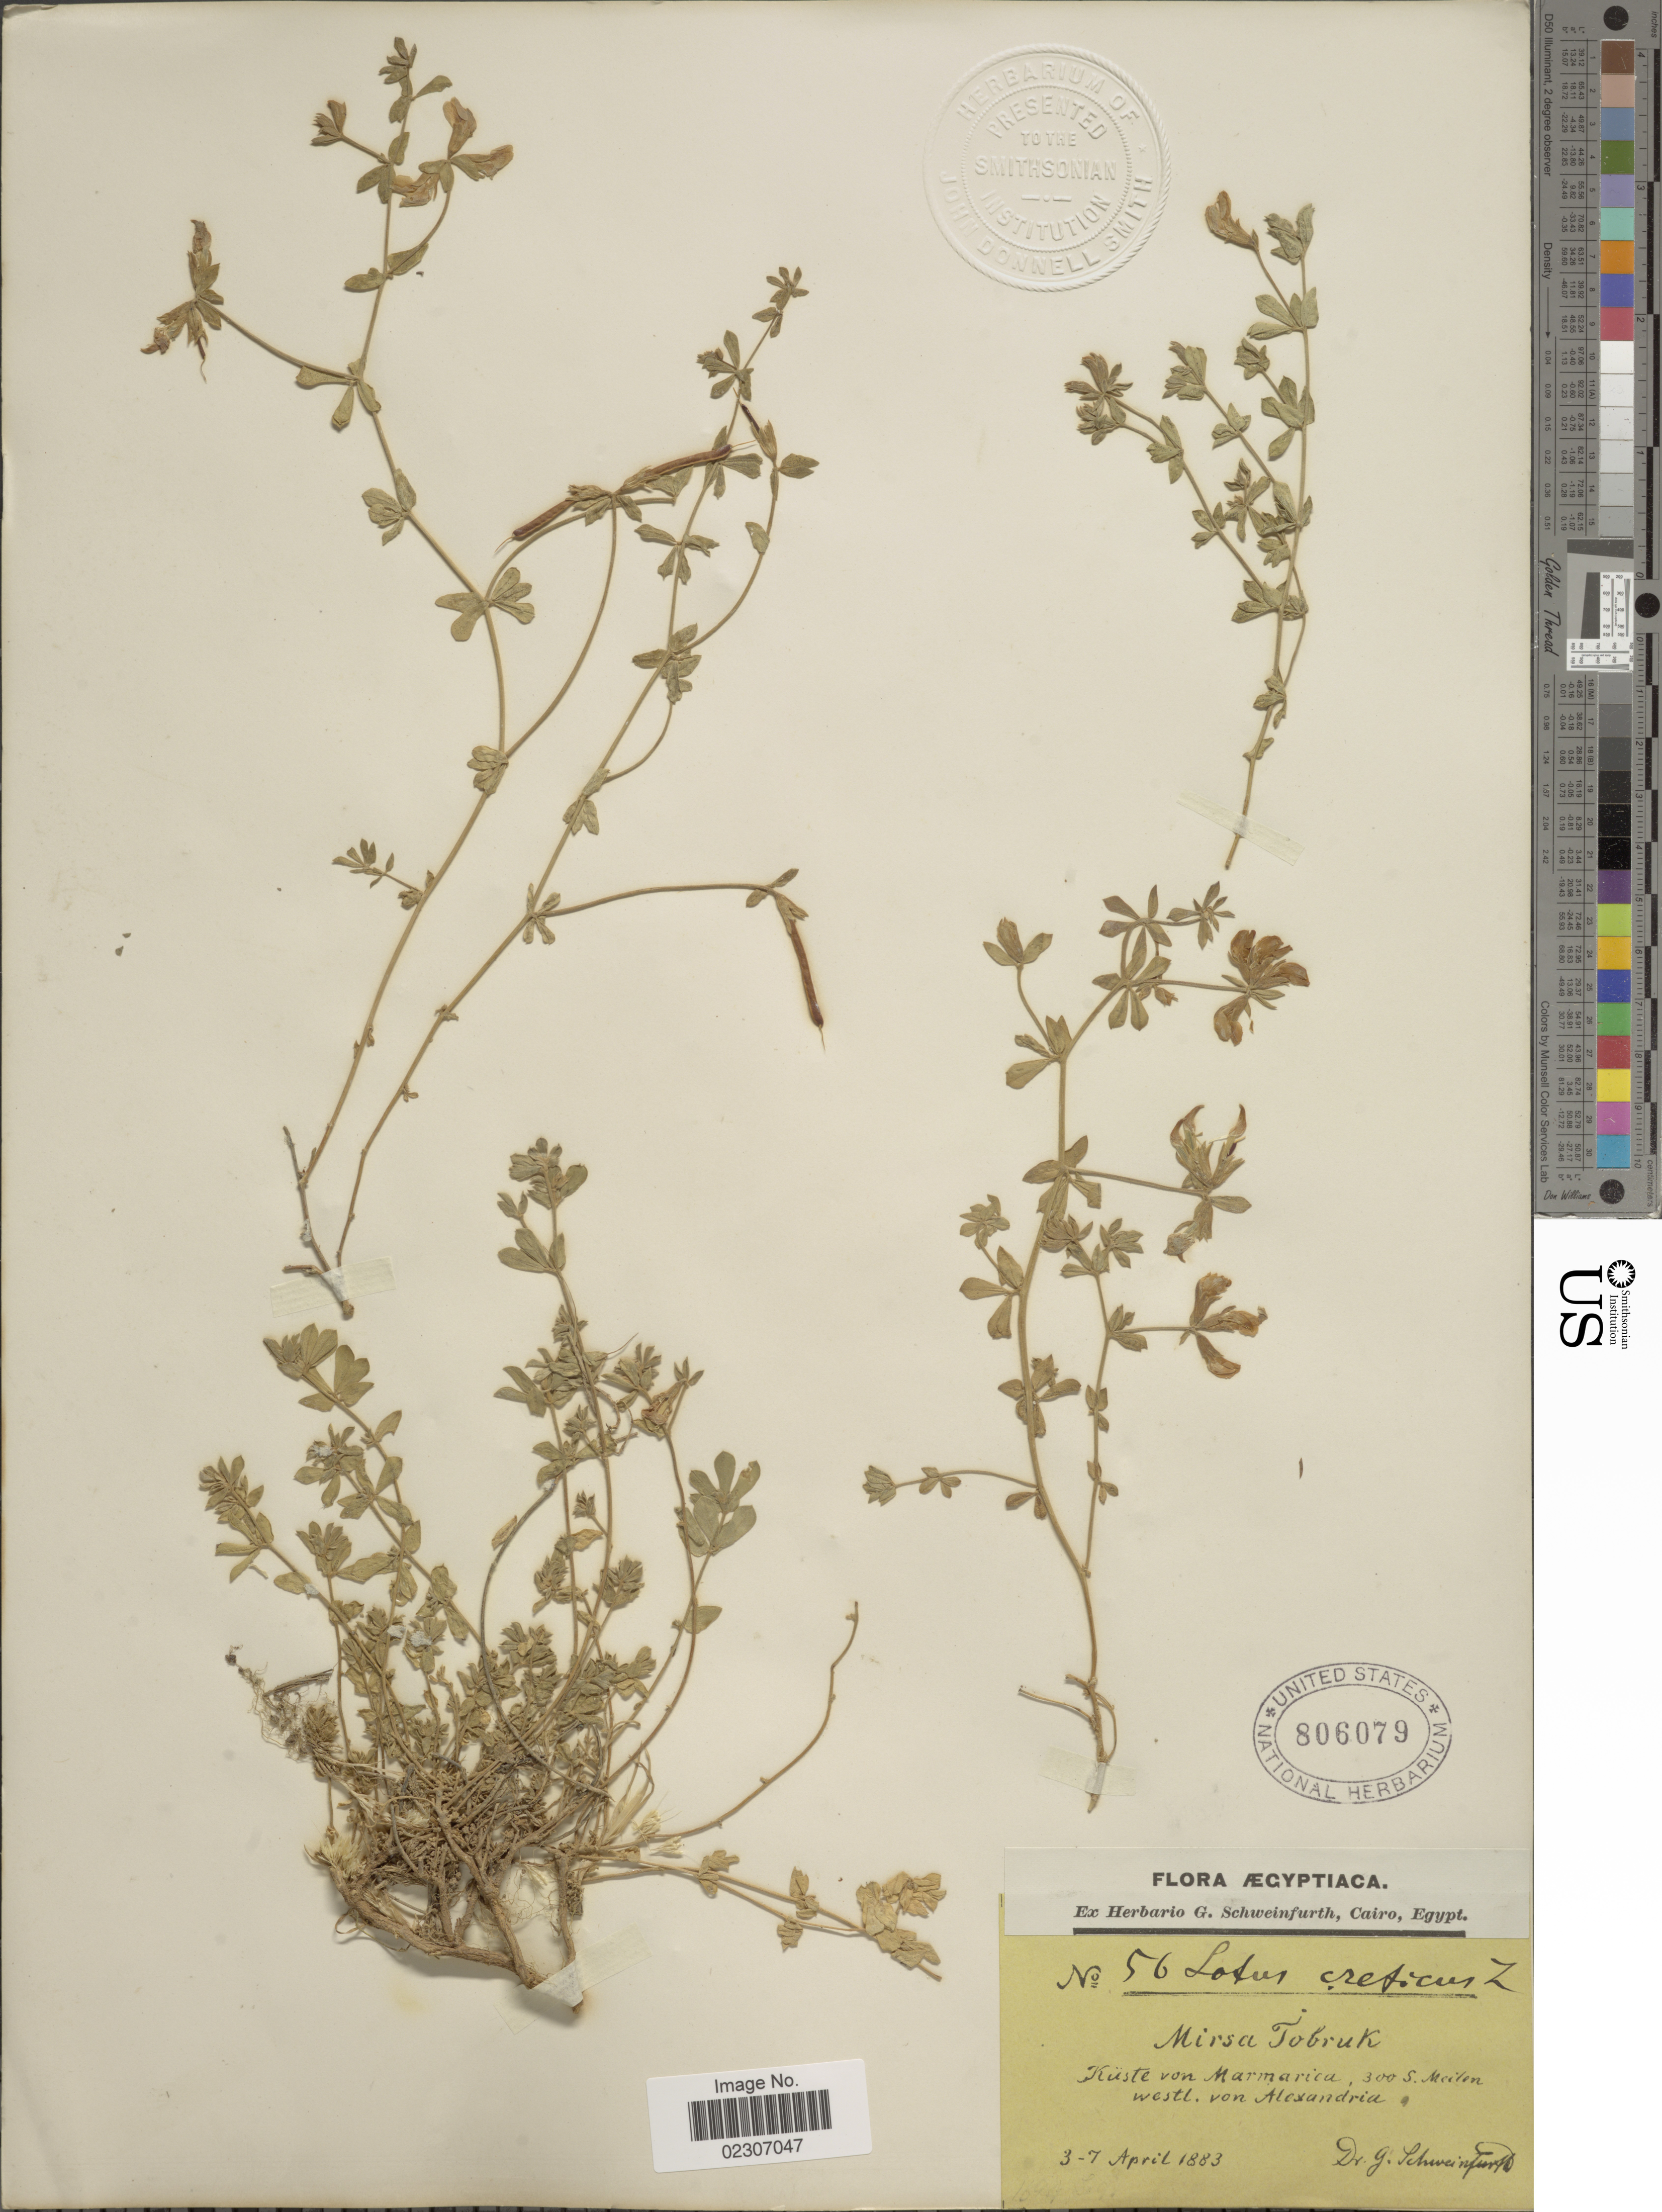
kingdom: Plantae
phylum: Tracheophyta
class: Magnoliopsida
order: Fabales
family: Fabaceae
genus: Lotus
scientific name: Lotus creticus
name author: L.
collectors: G. A. Schweinfurth (herbarium)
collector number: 56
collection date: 1883-04-03/1883-04-07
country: Egypt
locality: Küste von Marmarica, 300 S. Meilen westl. von Alexandria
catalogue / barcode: US 806079